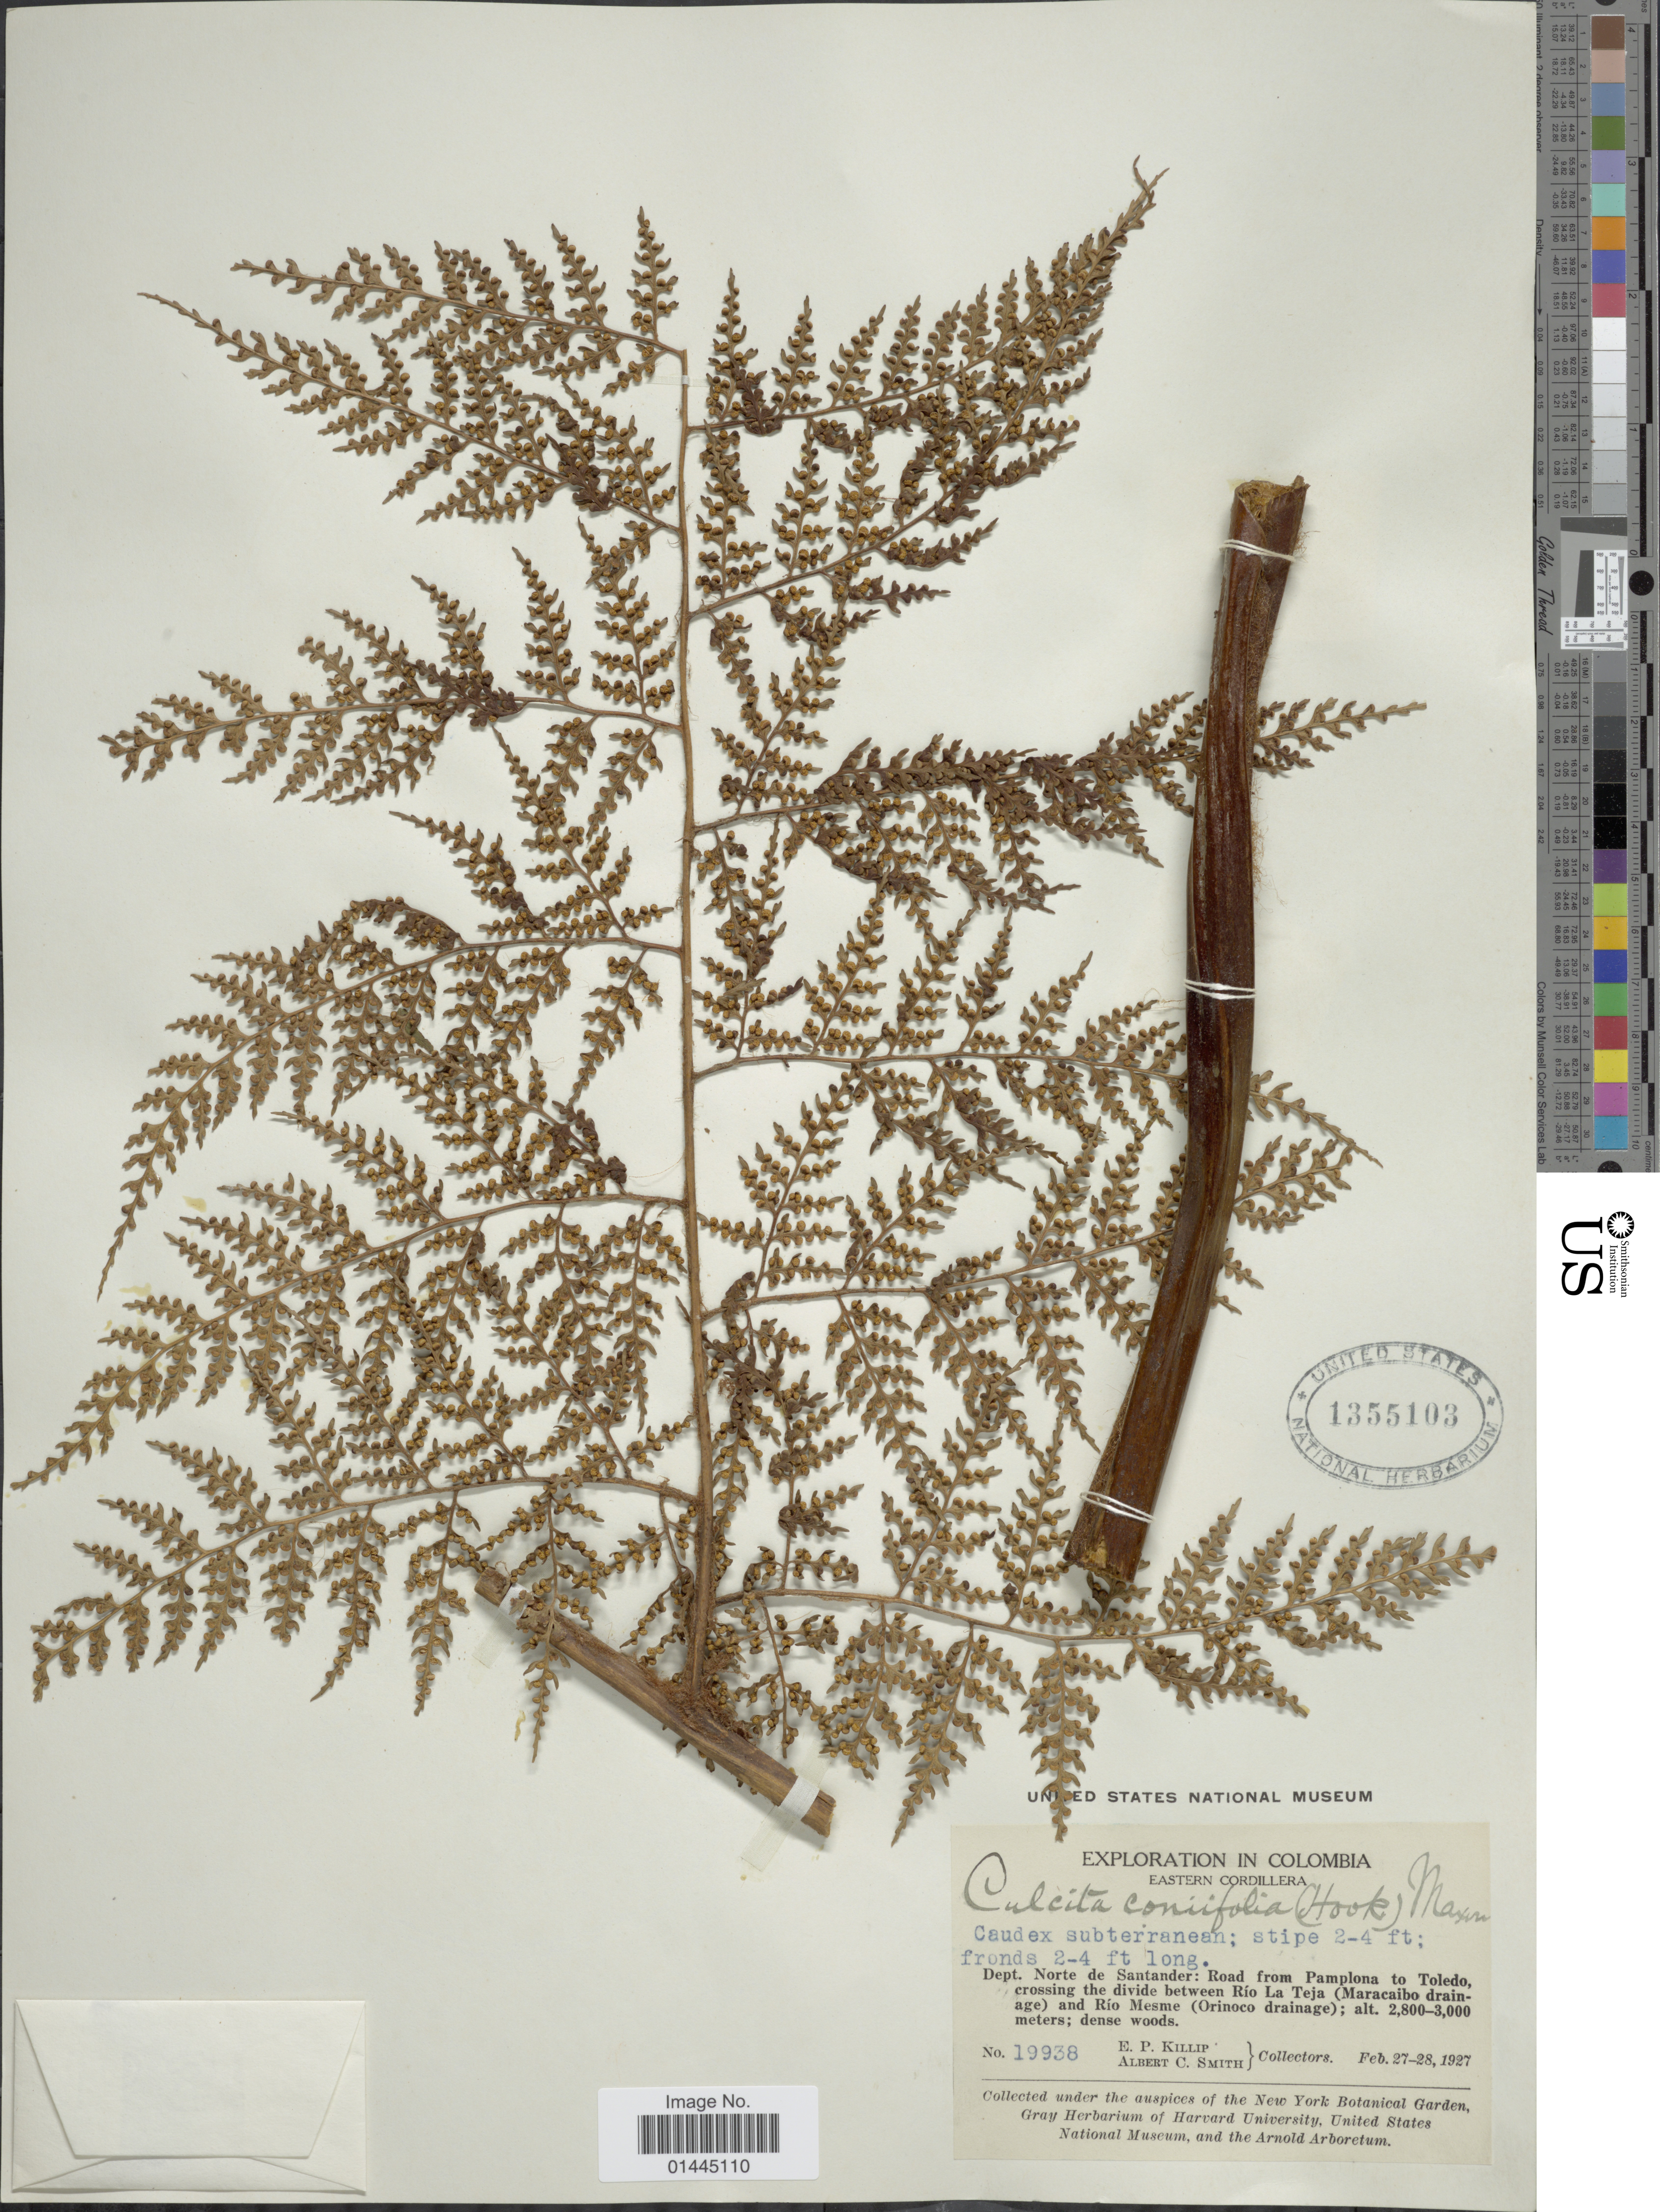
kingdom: Plantae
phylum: Tracheophyta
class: Polypodiopsida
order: Cyatheales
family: Culcitaceae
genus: Culcita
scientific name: Culcita coniifolia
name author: (Hook.) Maxon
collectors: E. P. Killip & A. C. Smith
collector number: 19938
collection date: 1927-02-27/1927-02-28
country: Colombia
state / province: Norte de Santander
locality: Eastern Cordillera, road from Pamplona to Toledo, crossing the divide between Rio La Teja (Maracaibo drainage) and Rio Mesme (Orinoco drainage).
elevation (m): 2800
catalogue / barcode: US 1355103